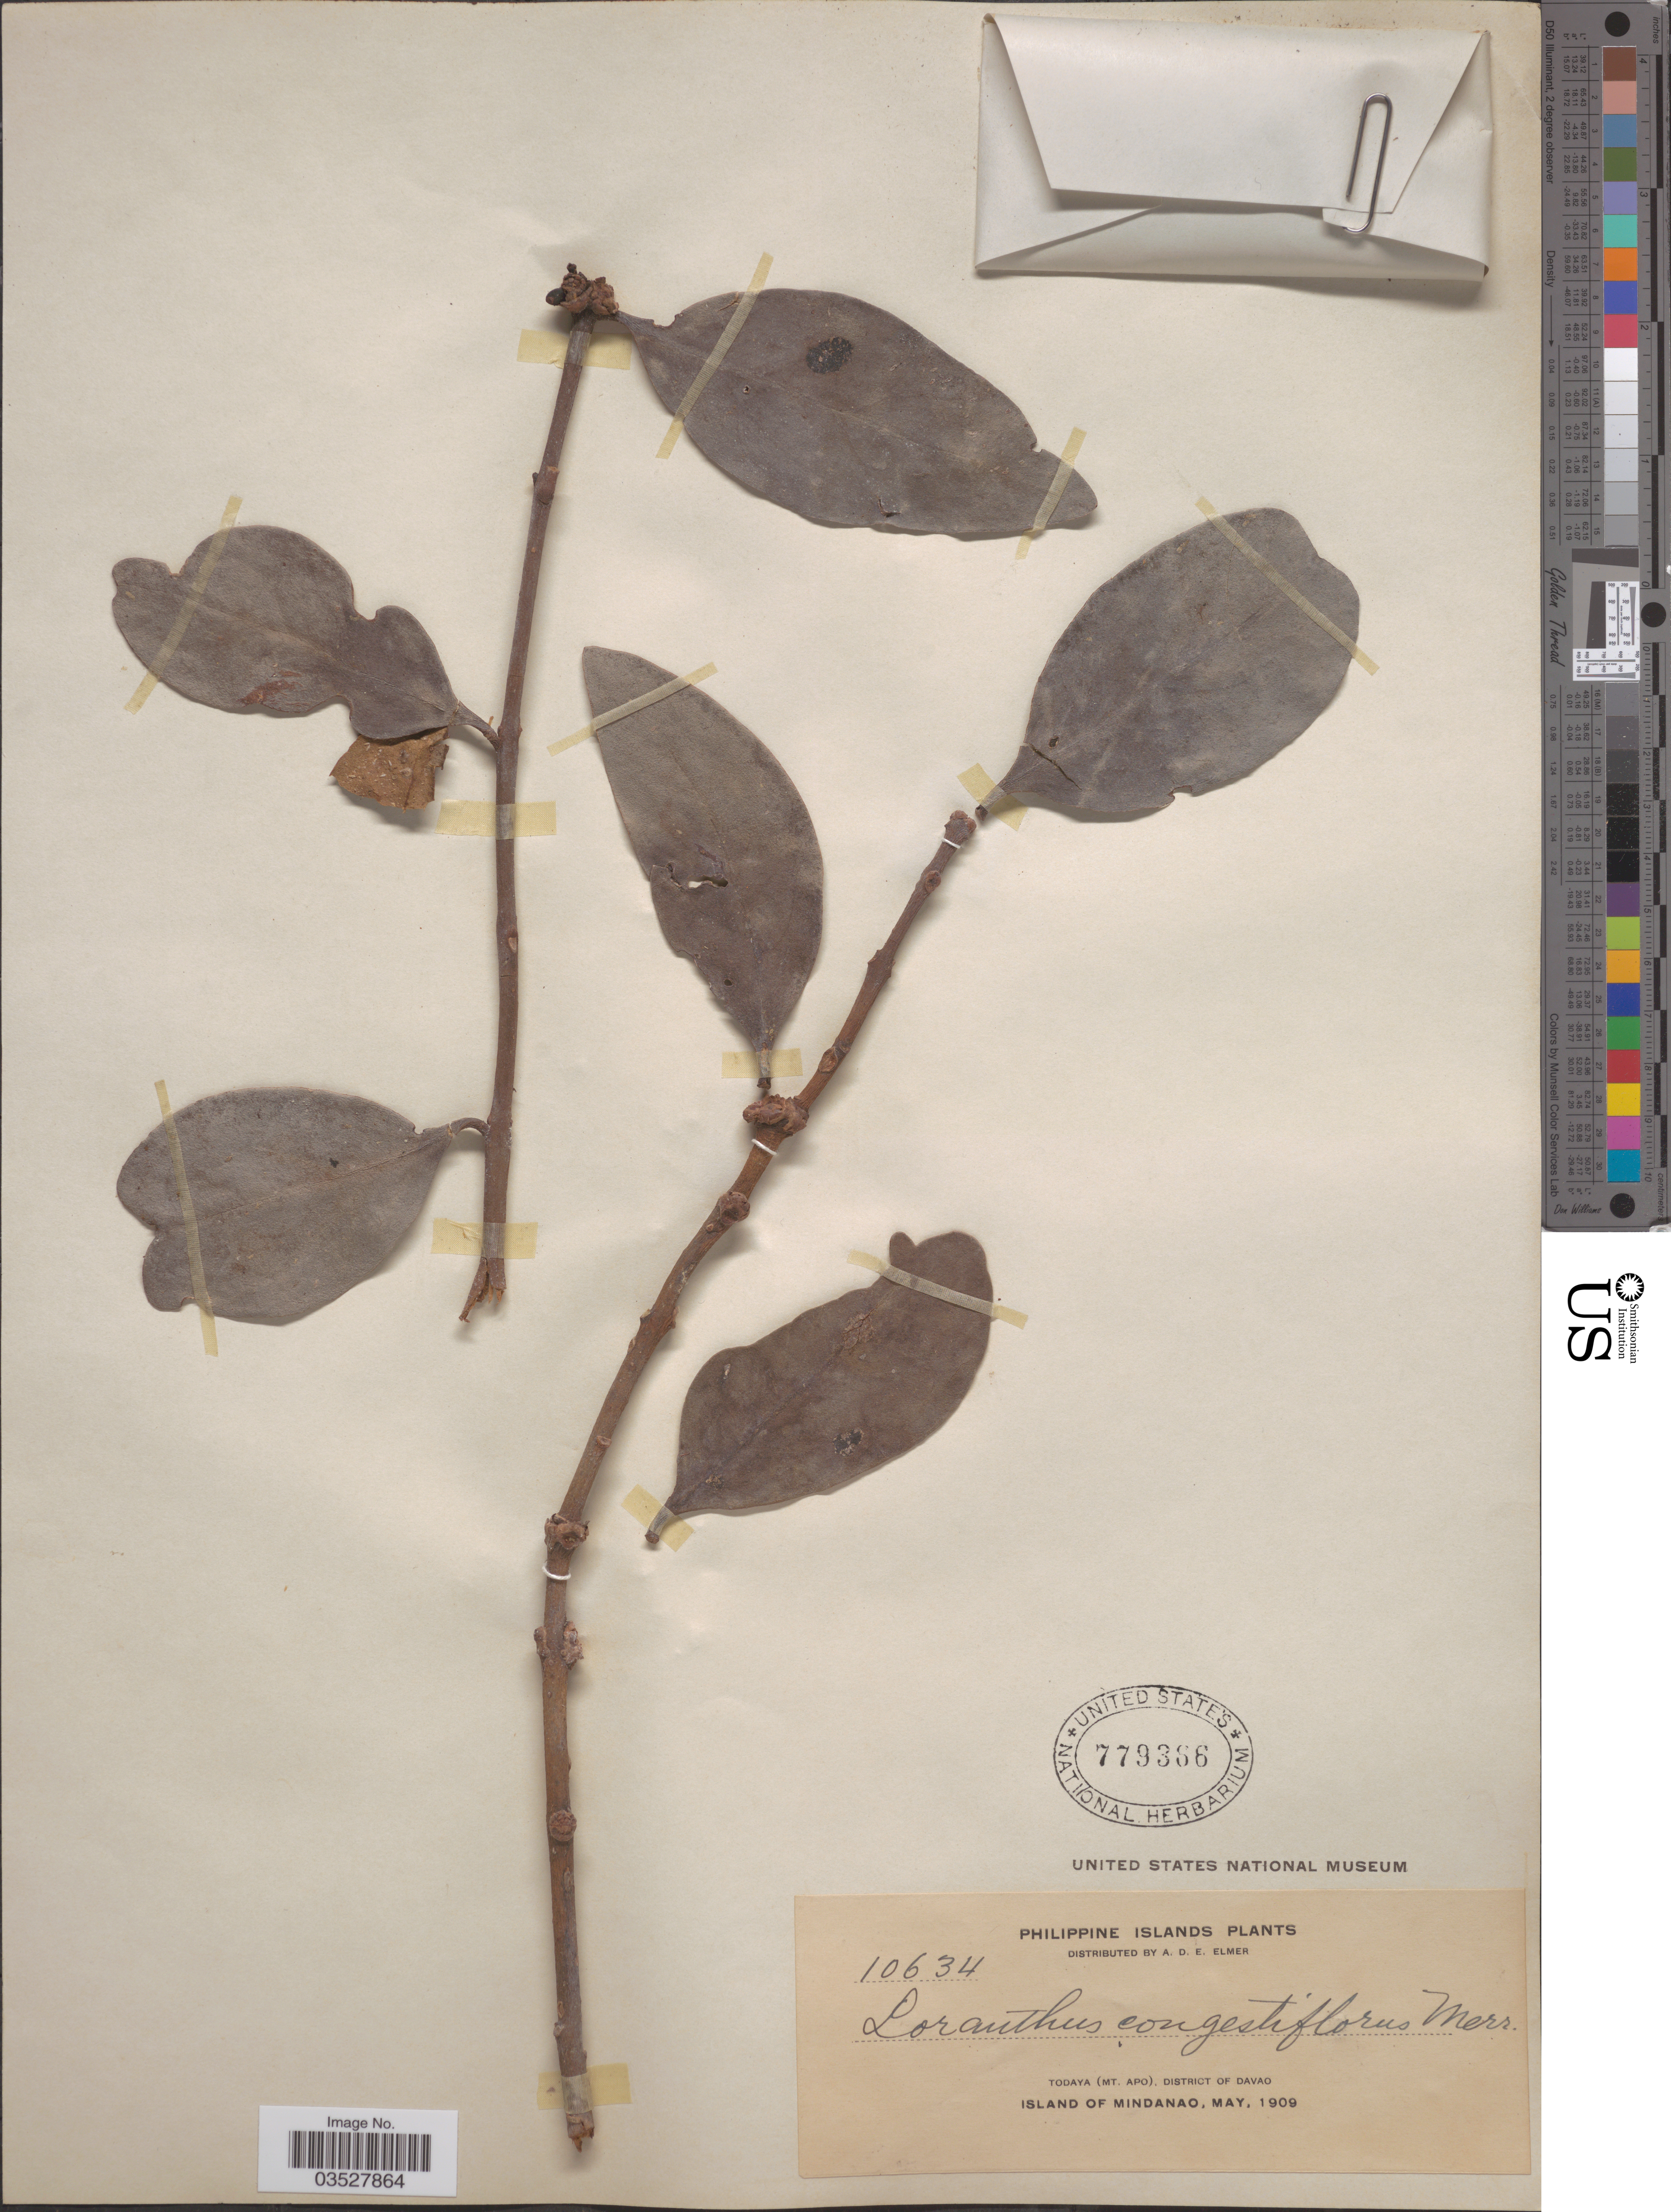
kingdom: Plantae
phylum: Tracheophyta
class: Magnoliopsida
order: Santalales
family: Loranthaceae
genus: Lepeostegeres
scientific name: Lepeostegeres congestiflorus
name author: Merr.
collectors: A. D. E. Elmer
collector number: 10634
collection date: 1909-05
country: Philippines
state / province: Davao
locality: Todaya (Mt. Apo), District of Davao. Island of Mindanao.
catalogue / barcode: US 779366